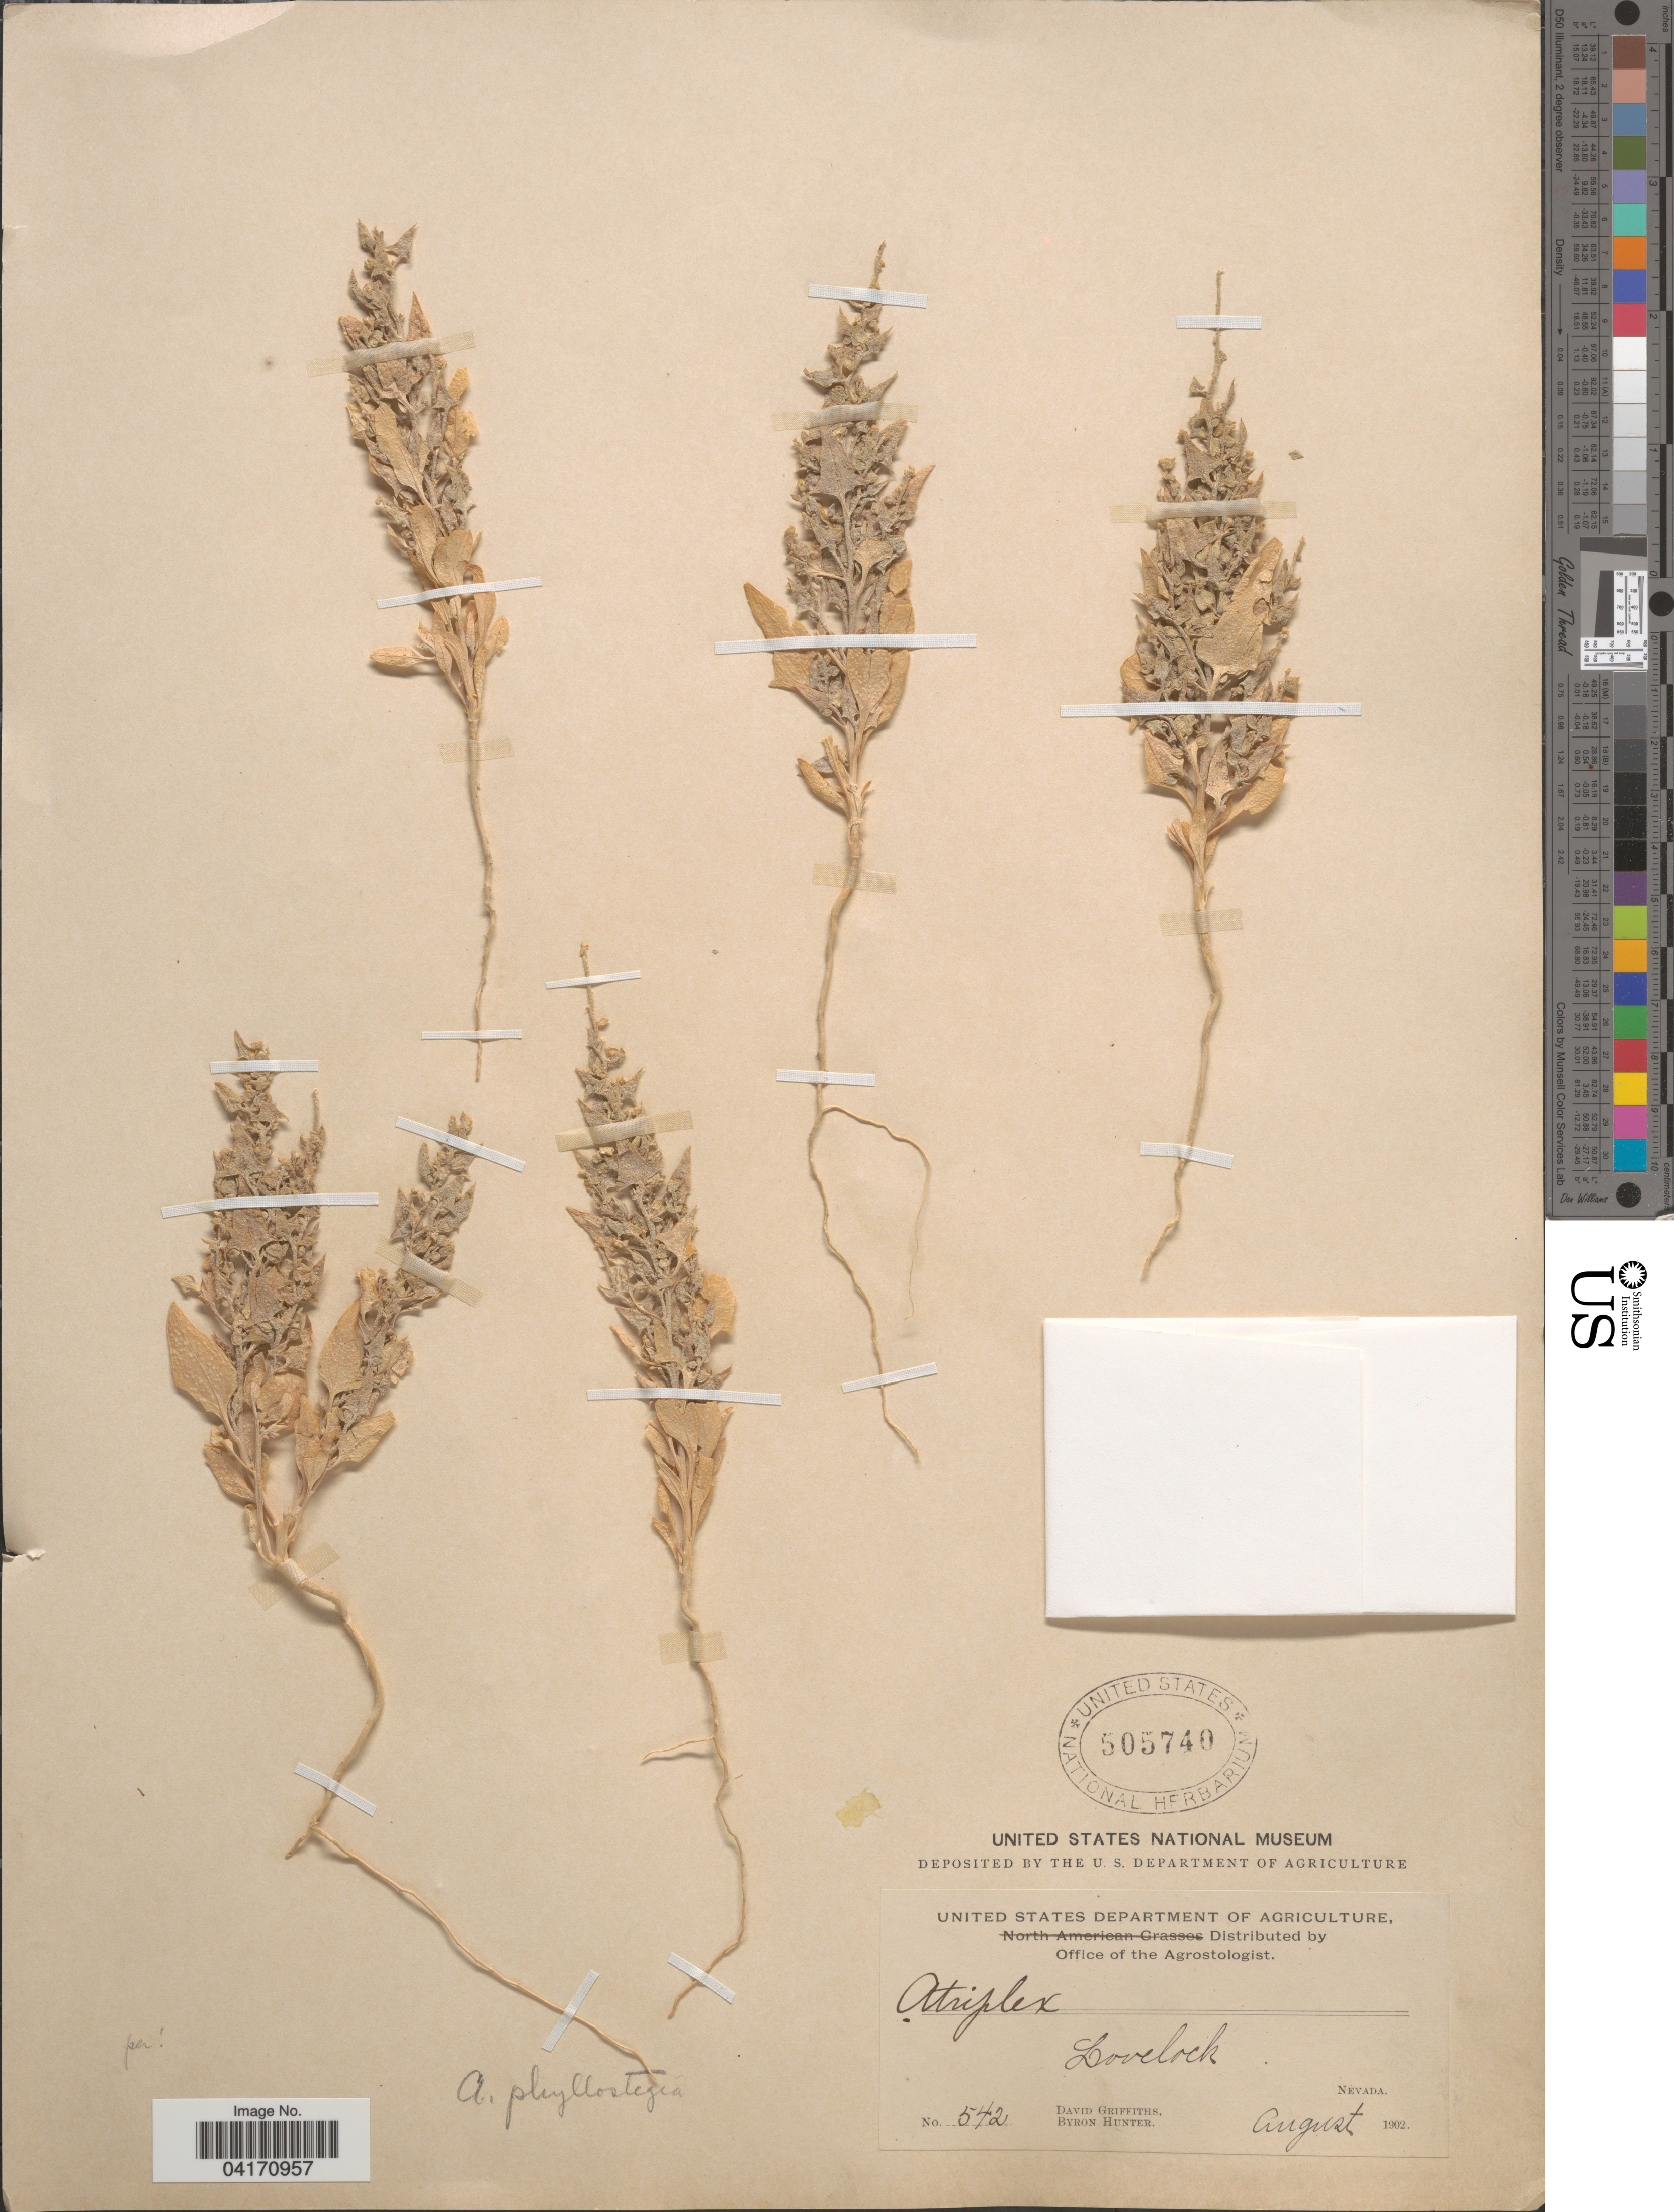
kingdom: Plantae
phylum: Tracheophyta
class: Magnoliopsida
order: Caryophyllales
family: Amaranthaceae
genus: Atriplex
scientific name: Atriplex phyllostegia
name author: (Torr. ex S. Watson) S. Watson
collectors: D. Griffiths & B. Hunter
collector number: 542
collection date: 1902-08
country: United States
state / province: Nevada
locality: Lovelock.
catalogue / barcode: US 505740